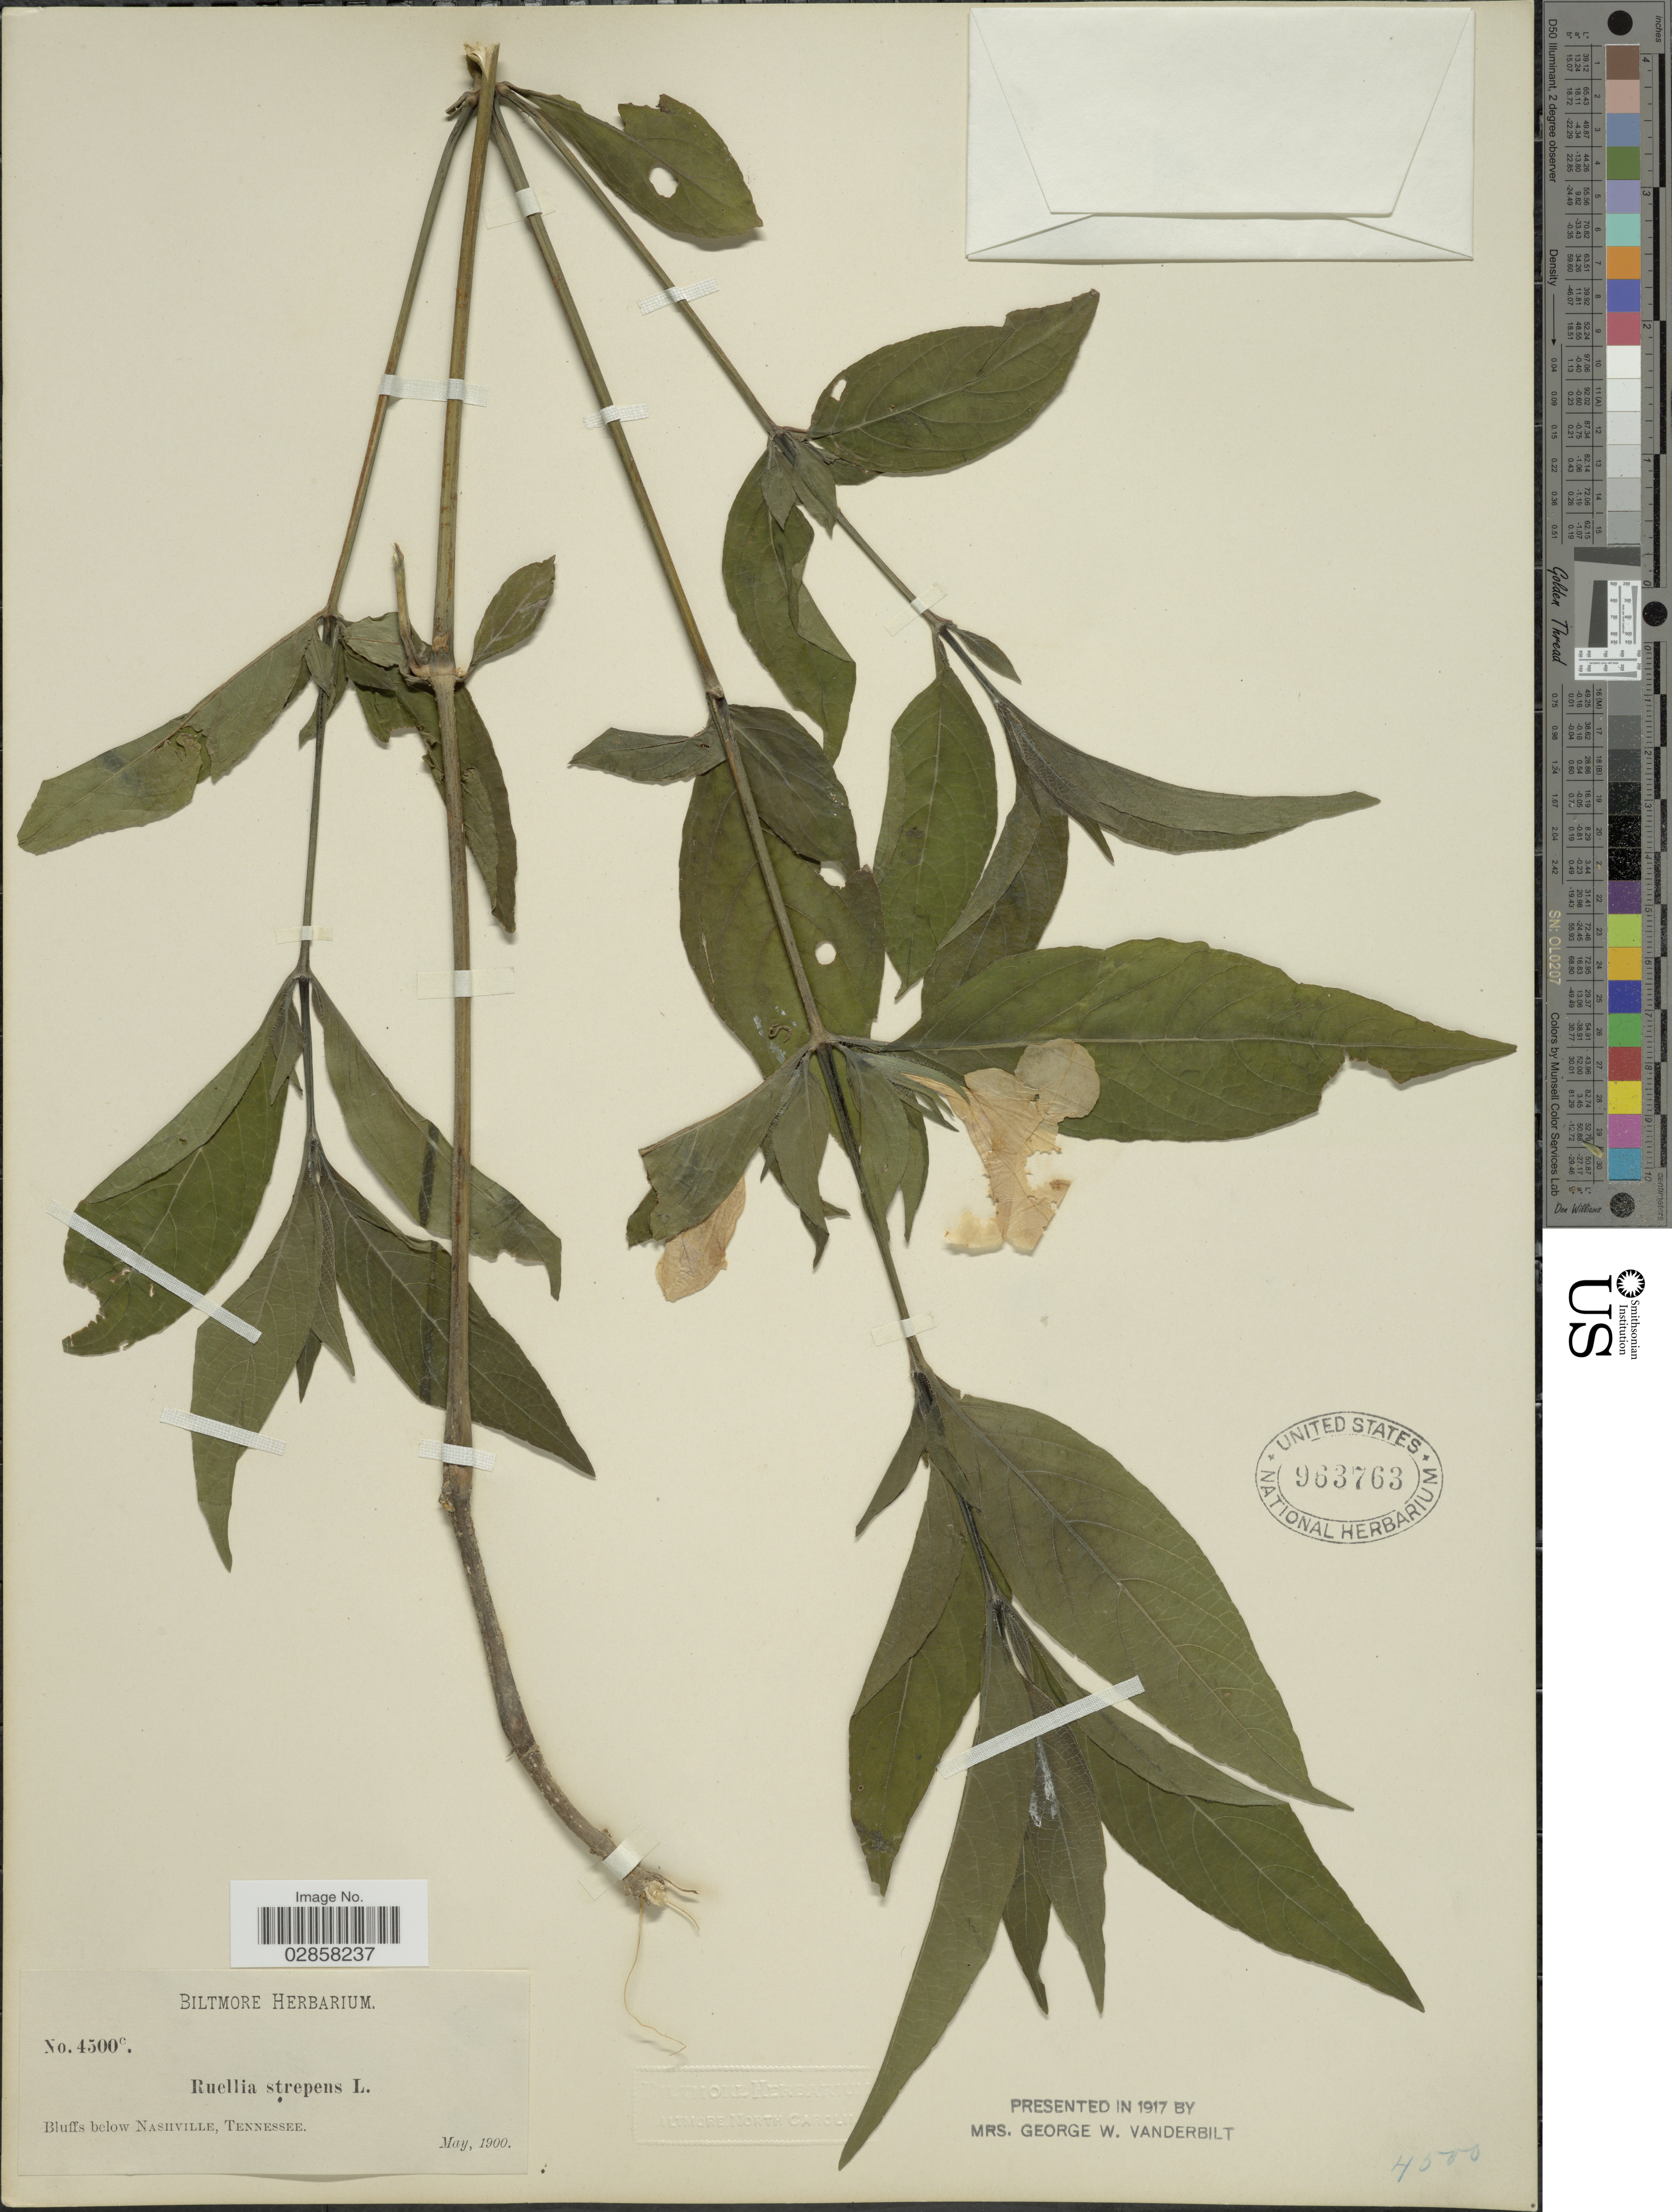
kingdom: Plantae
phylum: Tracheophyta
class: Magnoliopsida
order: Lamiales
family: Acanthaceae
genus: Ruellia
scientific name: Ruellia strepens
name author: L.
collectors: ex herb. Biltmore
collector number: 4500c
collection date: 1900-05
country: United States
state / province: Tennessee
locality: Bluffs below Nashville.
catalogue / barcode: US 963763